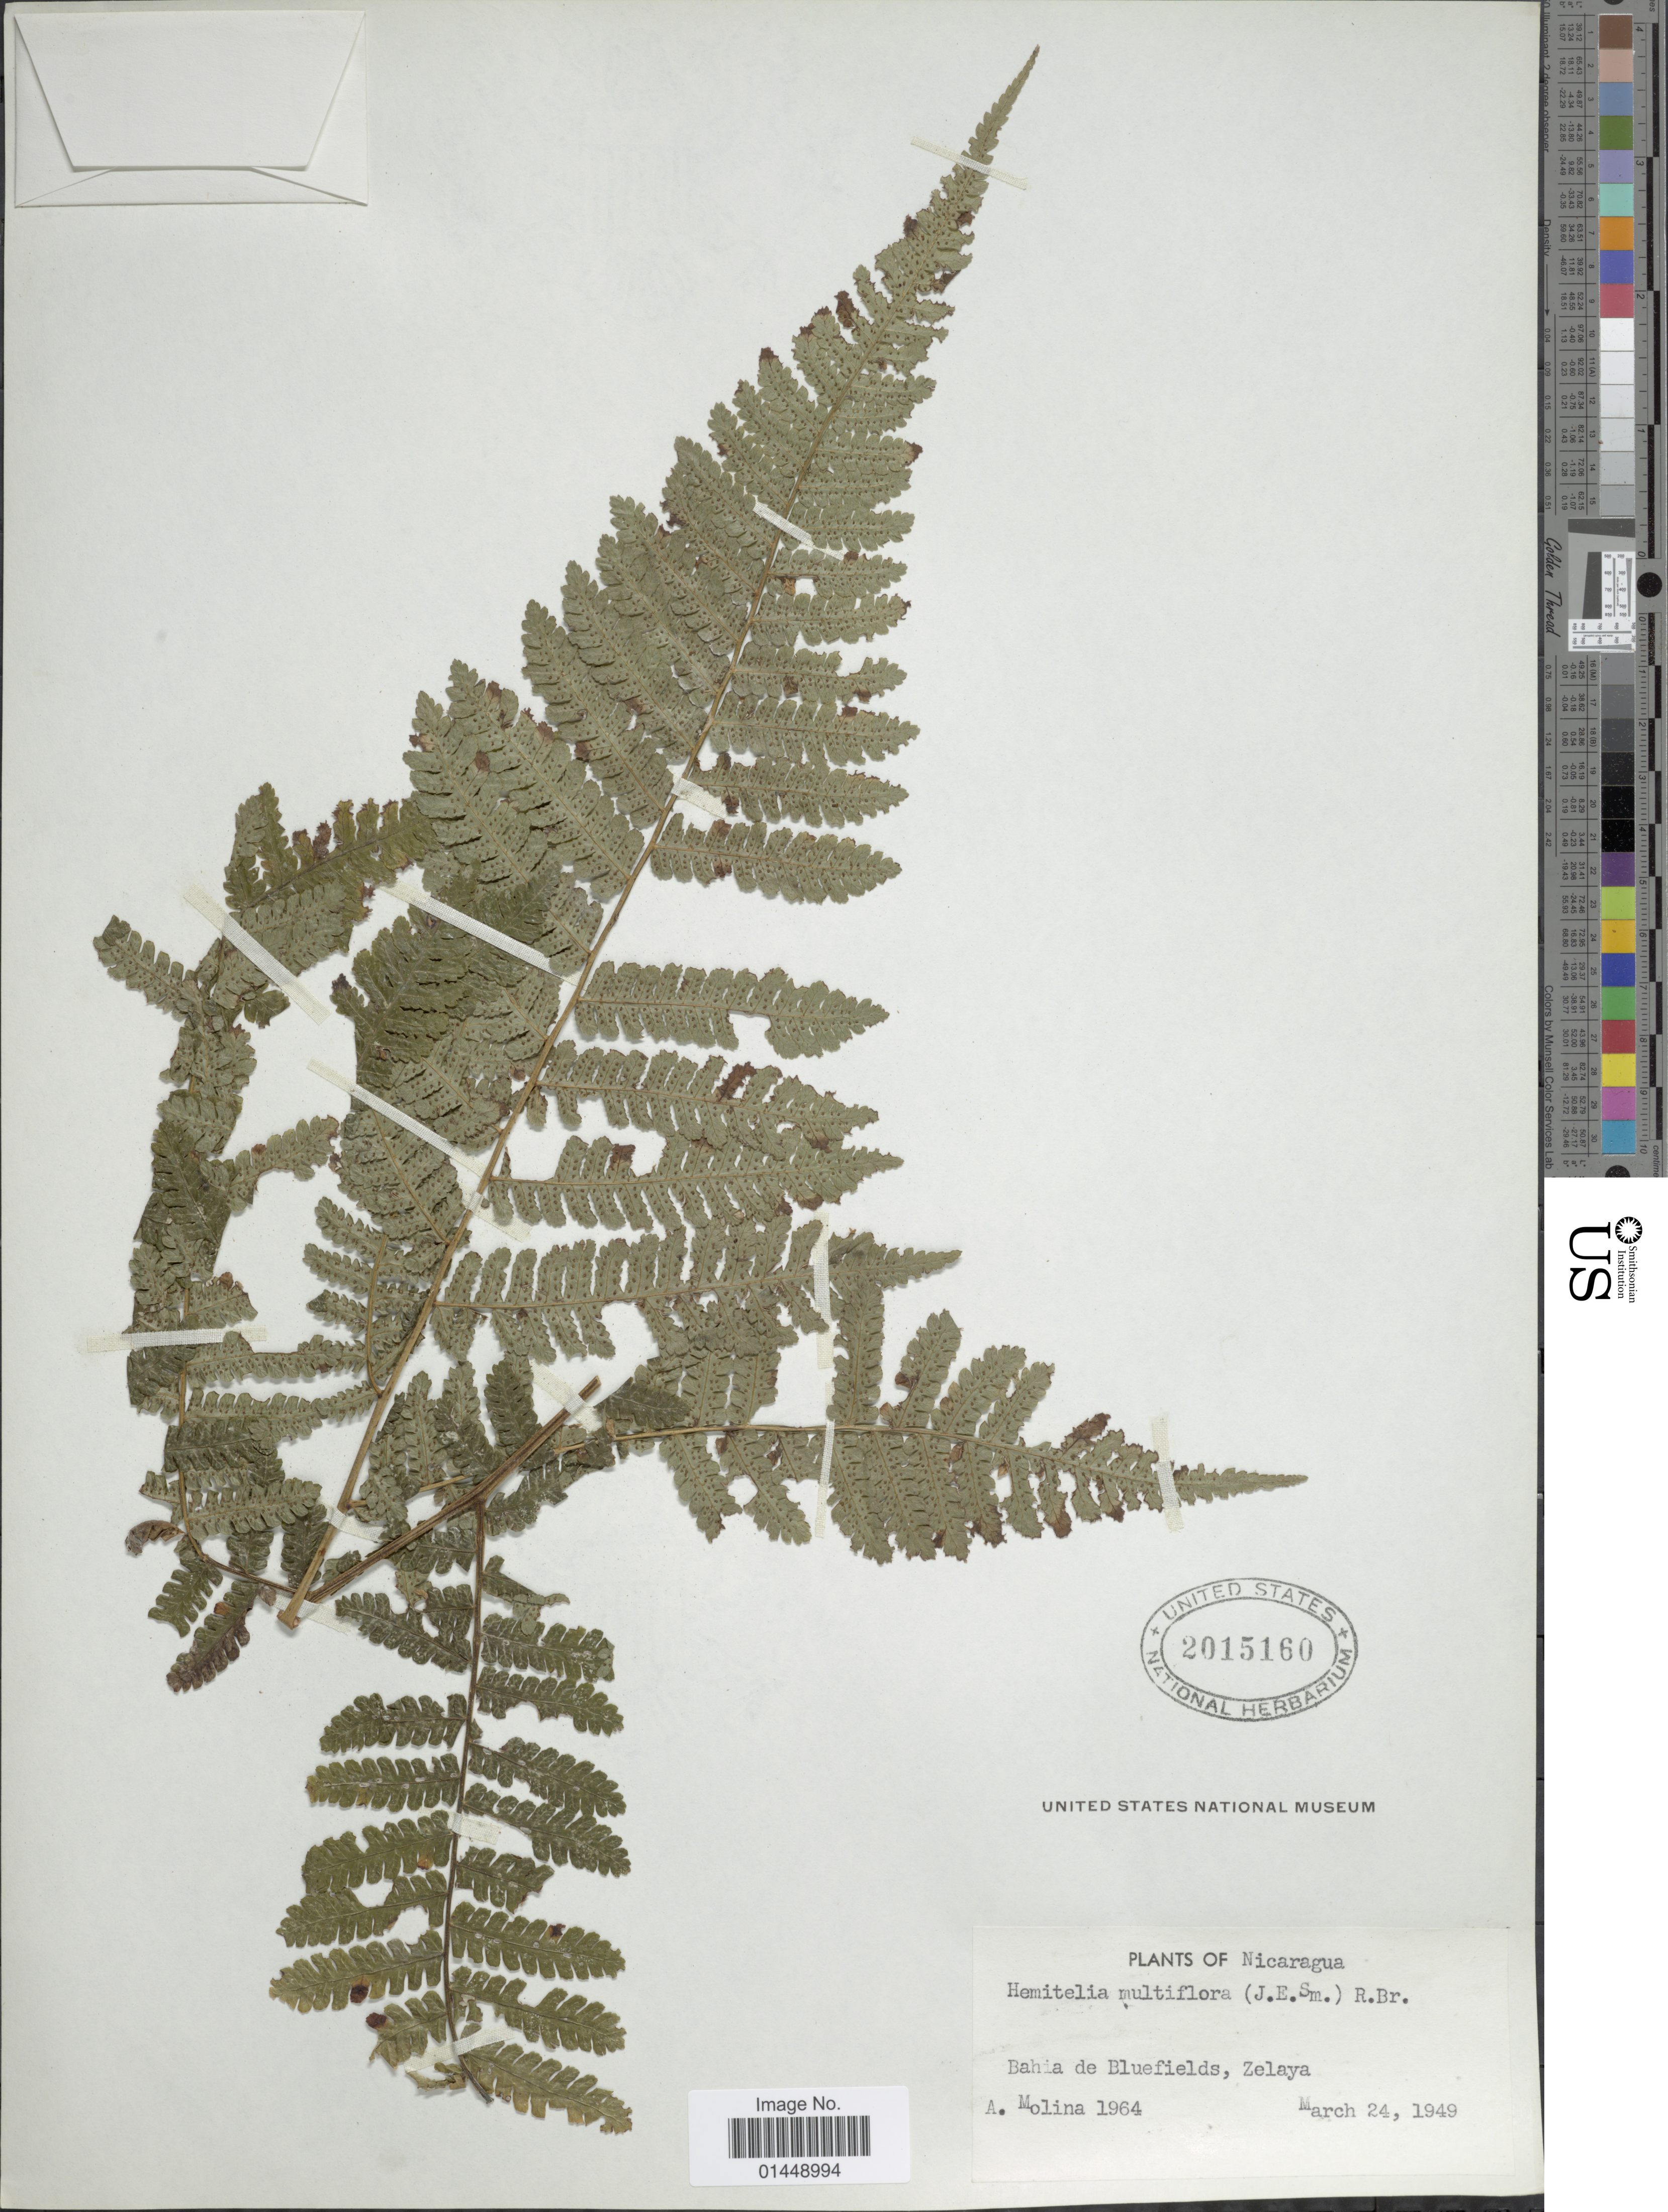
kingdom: Plantae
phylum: Tracheophyta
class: Polypodiopsida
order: Cyatheales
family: Cyatheaceae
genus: Cyathea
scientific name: Cyathea multiflora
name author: Sm.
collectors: A. Molina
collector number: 1964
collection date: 1949-03-24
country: Nicaragua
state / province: Atlantico Sur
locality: Bahia de Blue fields, Zelaya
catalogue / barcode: US 2015160